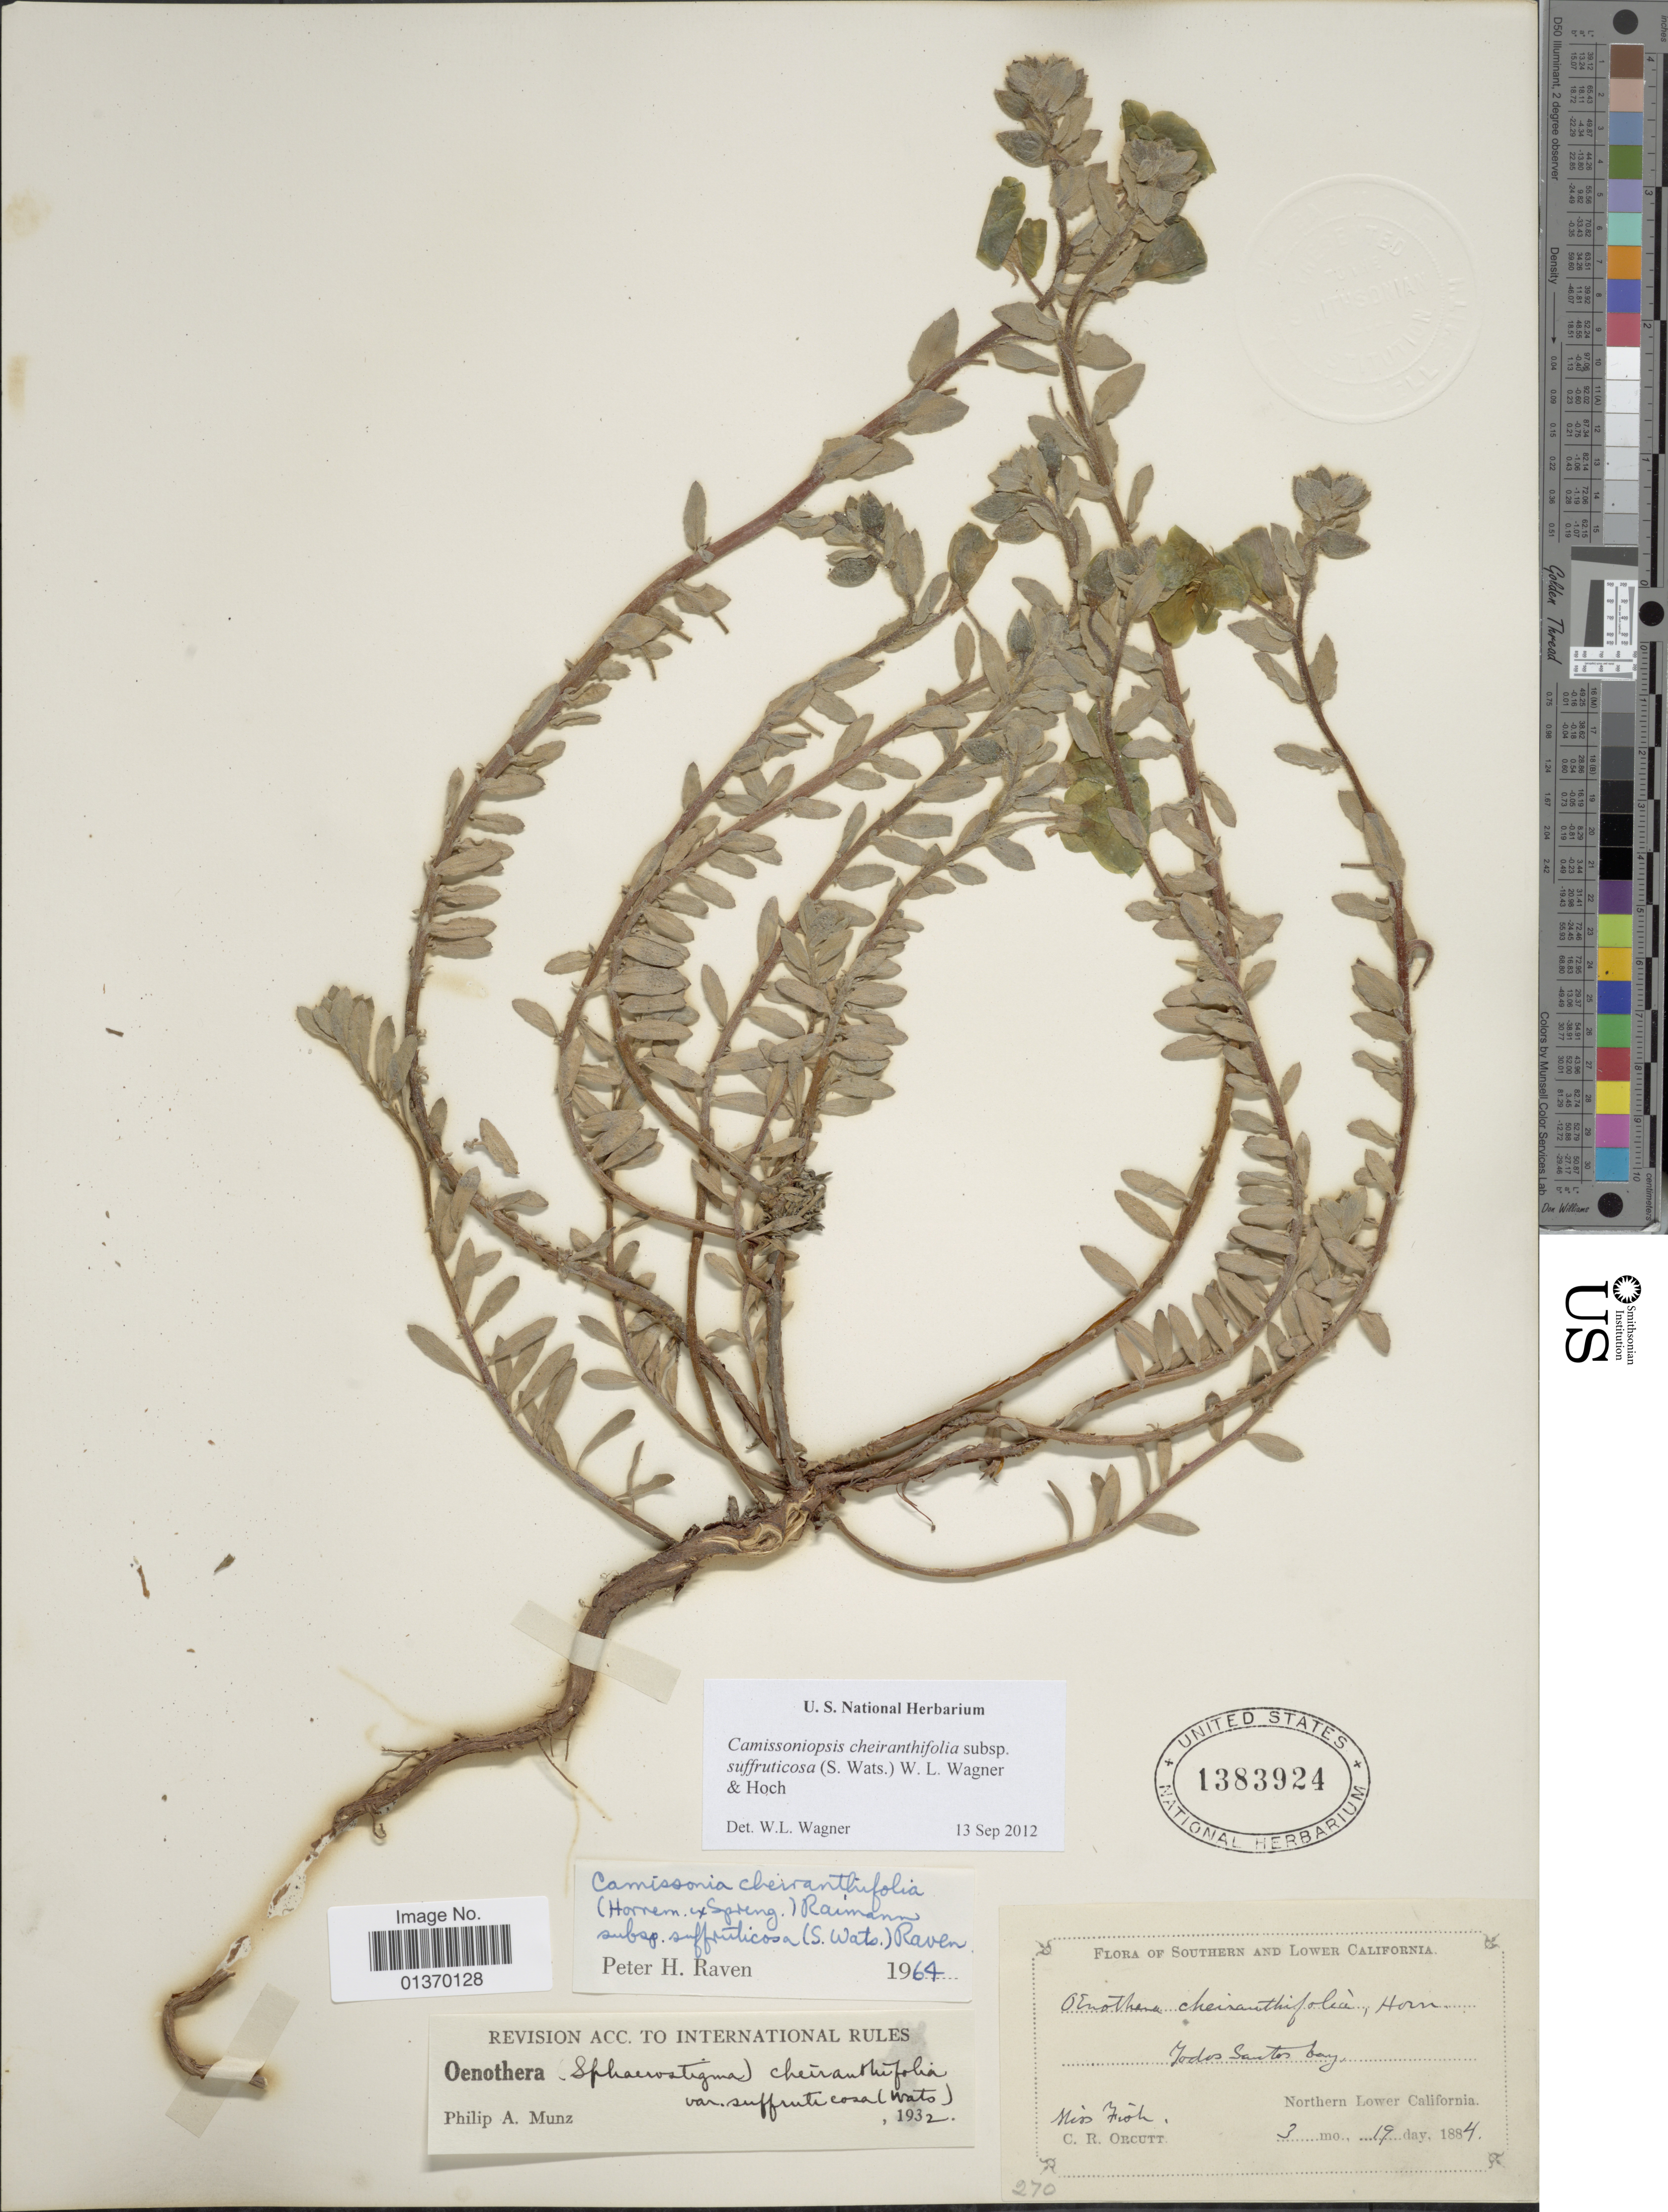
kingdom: Plantae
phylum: Tracheophyta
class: Magnoliopsida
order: Myrtales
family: Onagraceae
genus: Camissoniopsis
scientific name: Camissoniopsis cheiranthifolia subsp. suffruticosa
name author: (S. Watson) W.L. Wagner & Hoch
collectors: C. R. Orcutt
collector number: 270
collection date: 1884-03-19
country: Mexico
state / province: Baja California Norte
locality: Southern and Lower California, Jodos Santos bay, Northern lower California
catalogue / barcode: US 1383924